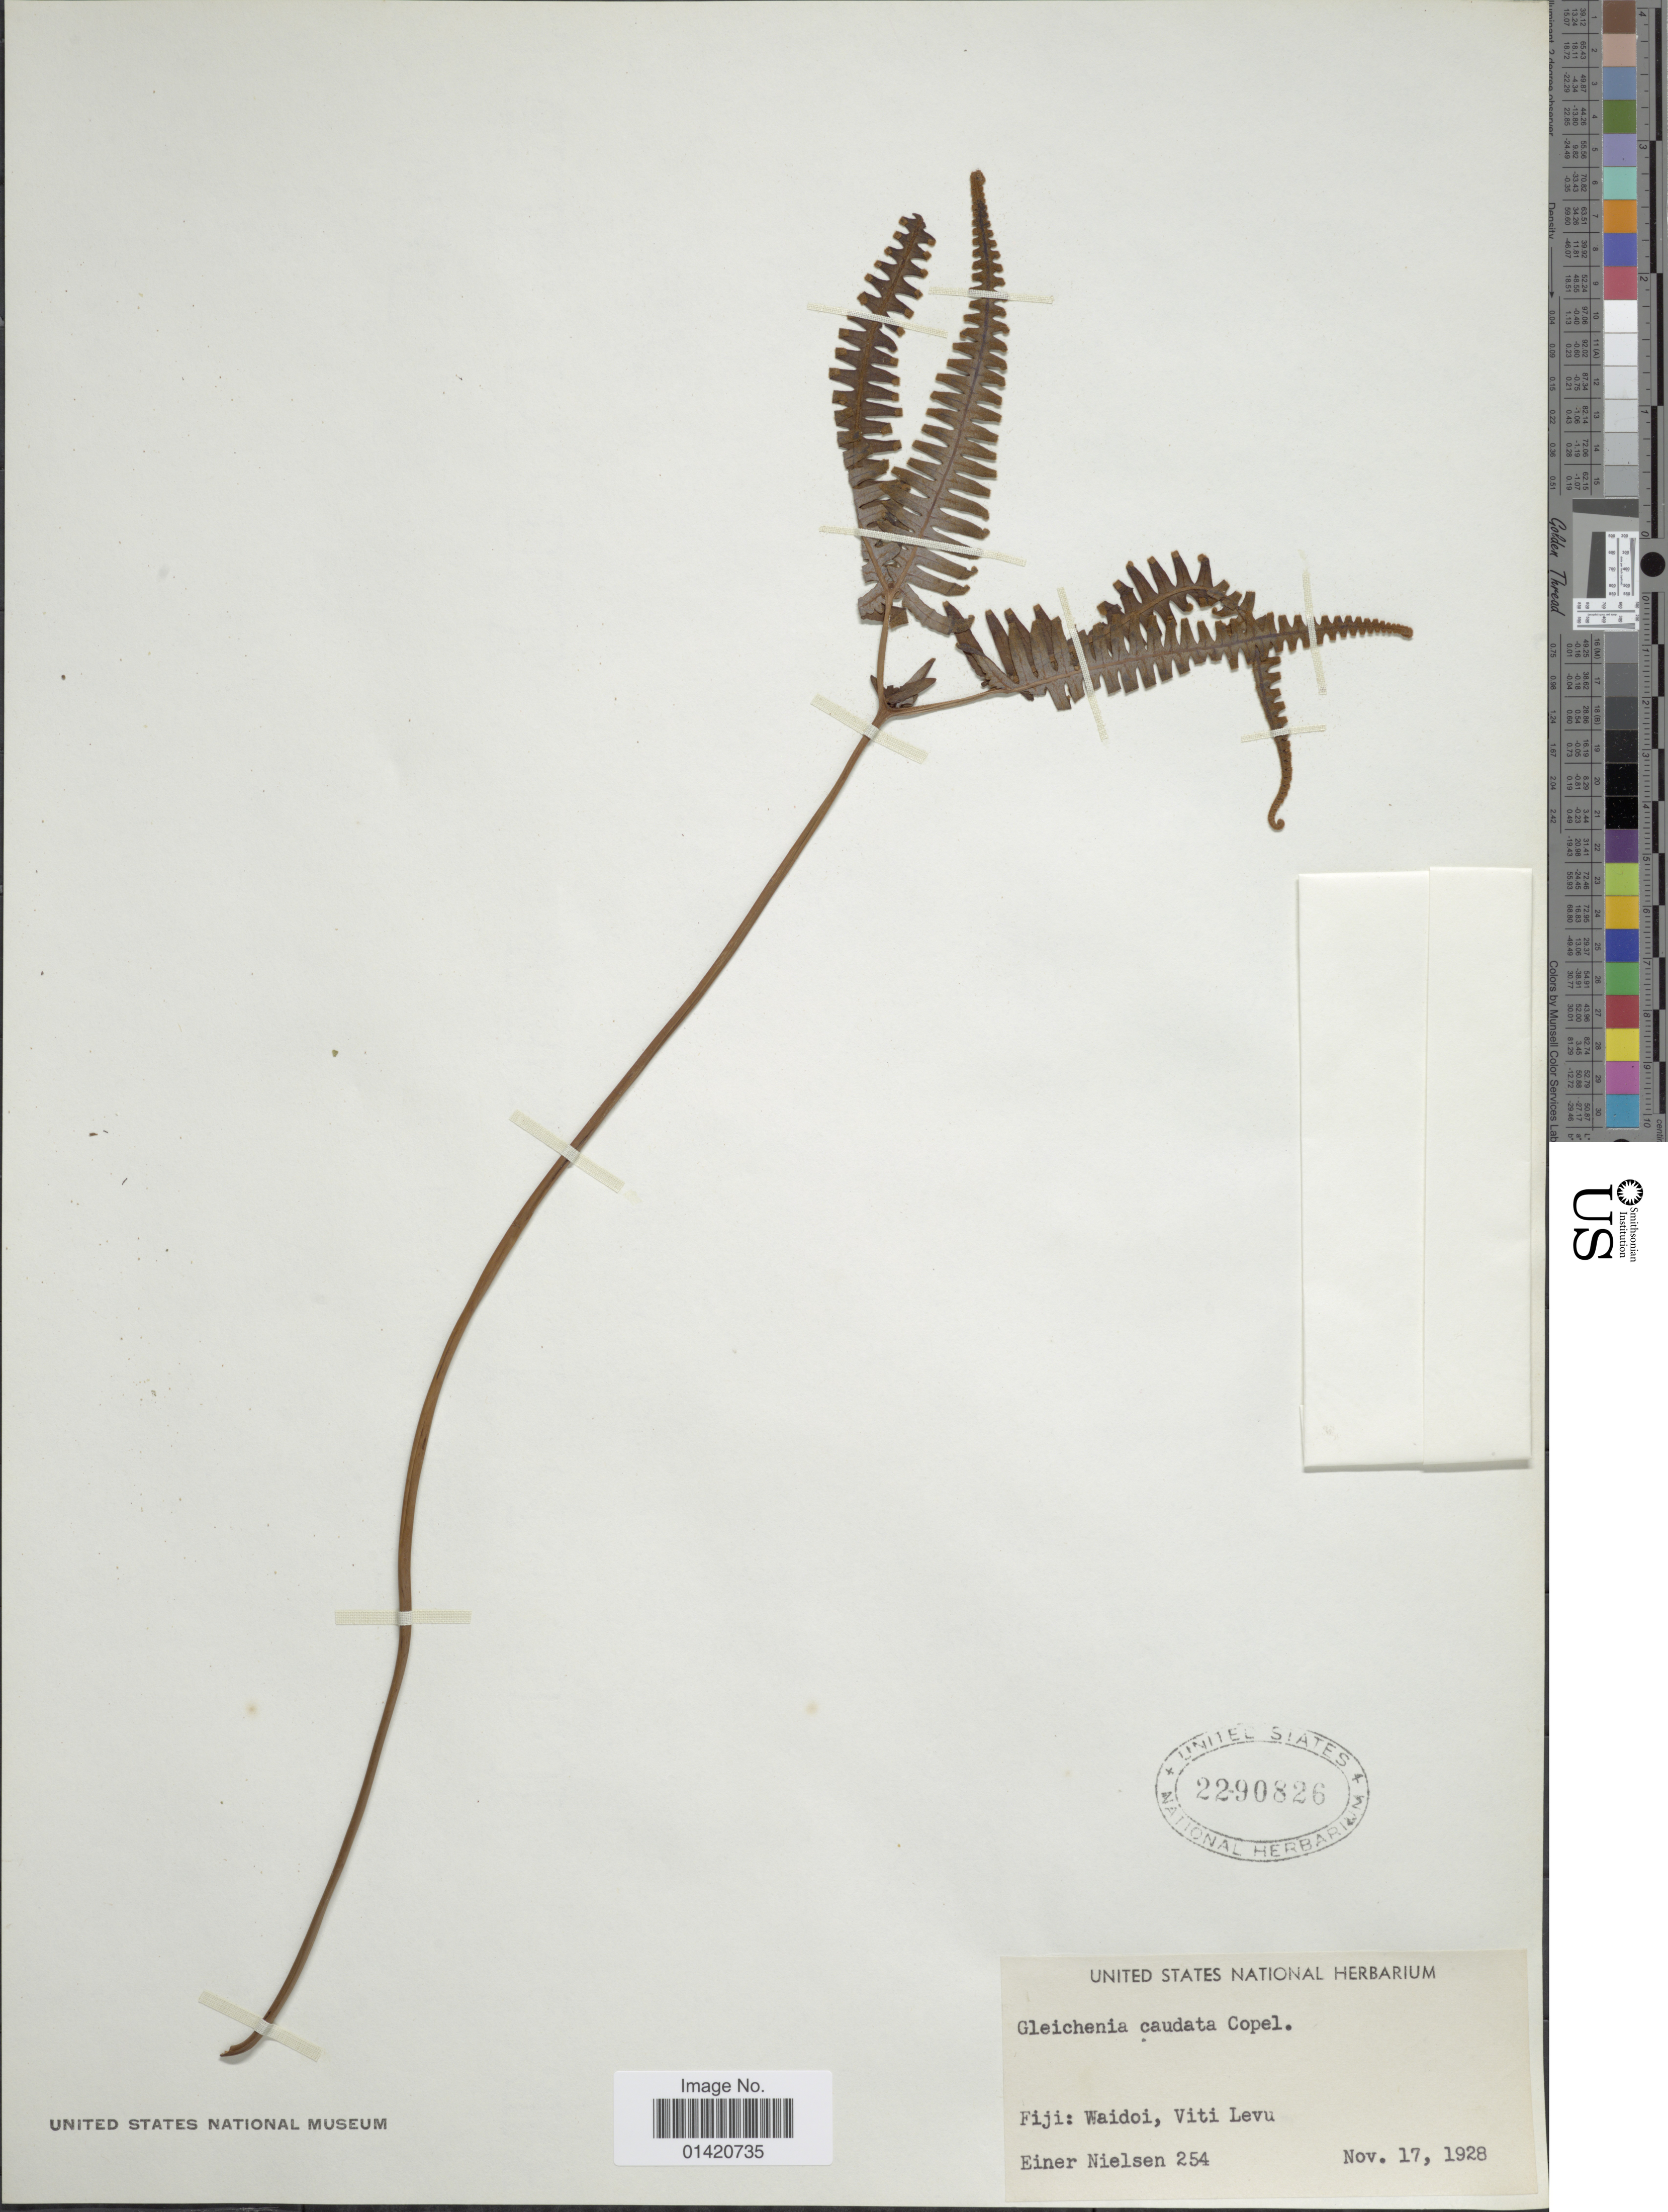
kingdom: Plantae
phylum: Tracheophyta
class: Polypodiopsida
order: Gleicheniales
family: Gleicheniaceae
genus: Dicranopteris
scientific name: Dicranopteris linearis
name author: (Burm. f.) Underw.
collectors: E. Nielsen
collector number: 254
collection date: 1928-11-17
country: Fiji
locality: Waidoi, Viti Levu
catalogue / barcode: US 2290826